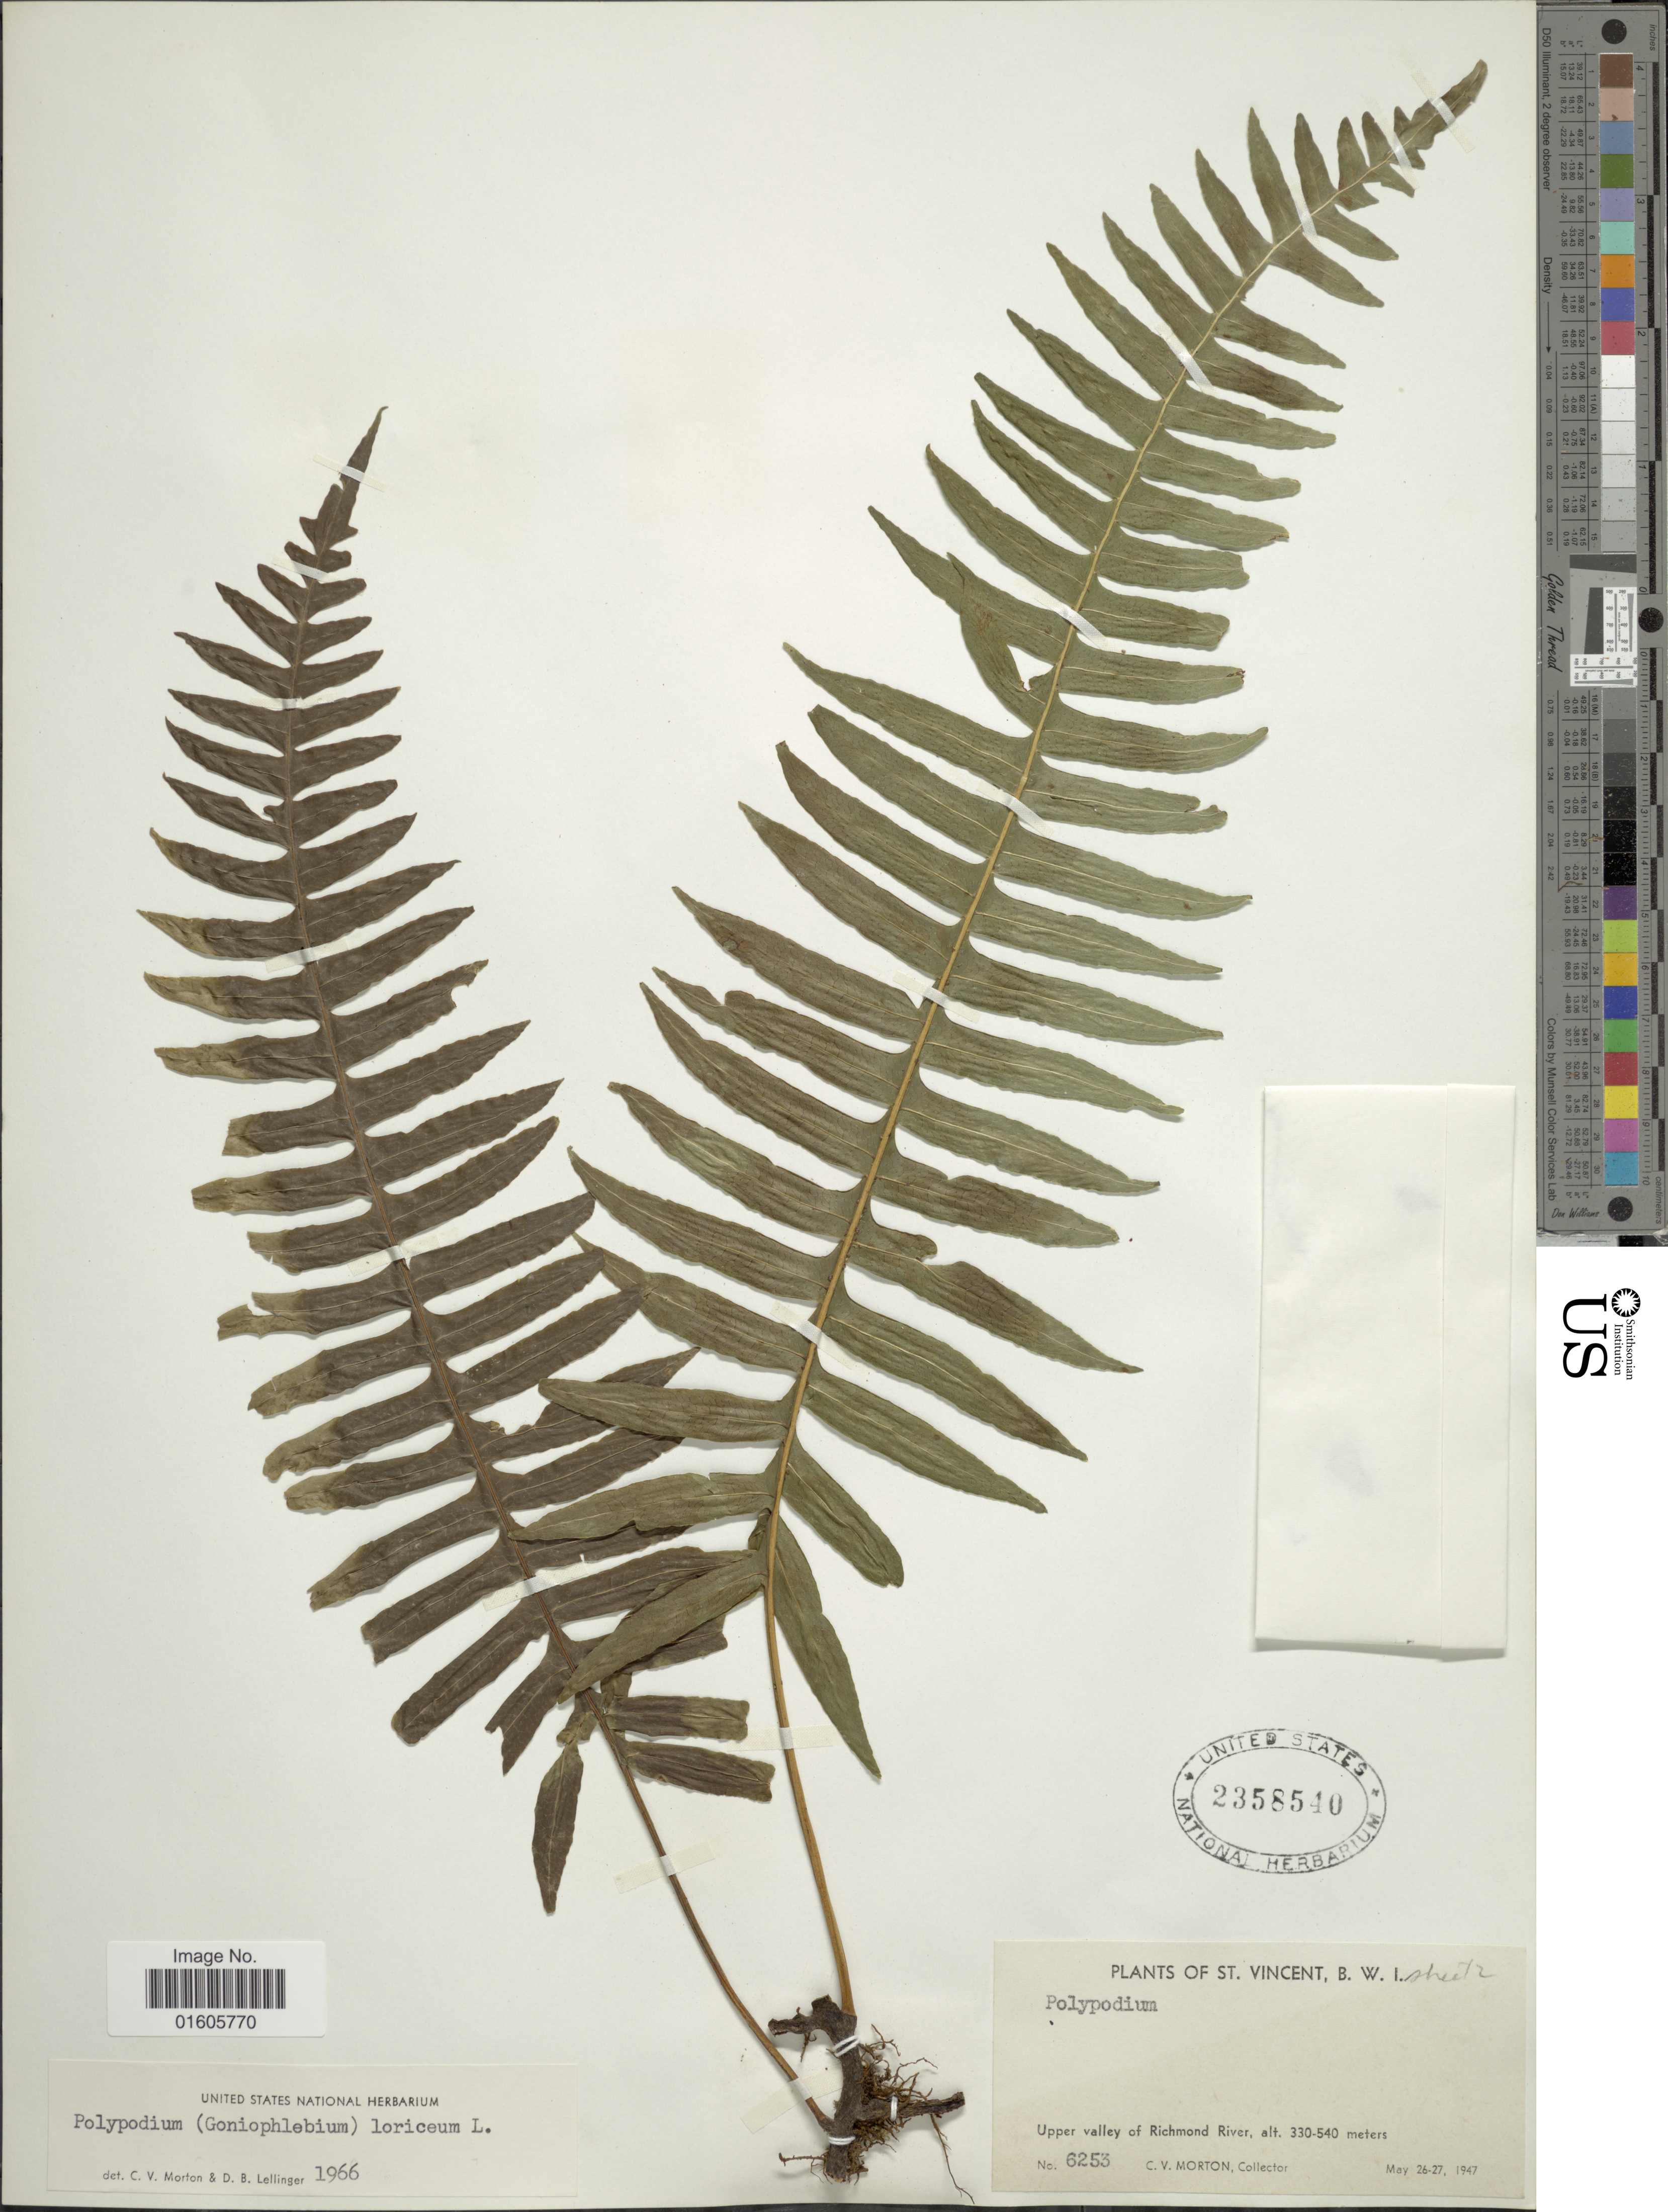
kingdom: Plantae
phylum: Tracheophyta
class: Polypodiopsida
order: Polypodiales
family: Polypodiaceae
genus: Serpocaulon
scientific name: Serpocaulon loriceum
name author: (L.) A.R. Sm.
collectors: C. V. Morton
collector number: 6253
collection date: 1947-05-26/1947-05-27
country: St. Vincent - Grenadines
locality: St. Vincent, B.W.I. Upper valley of Richmond River.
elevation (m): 330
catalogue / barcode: US 2358540